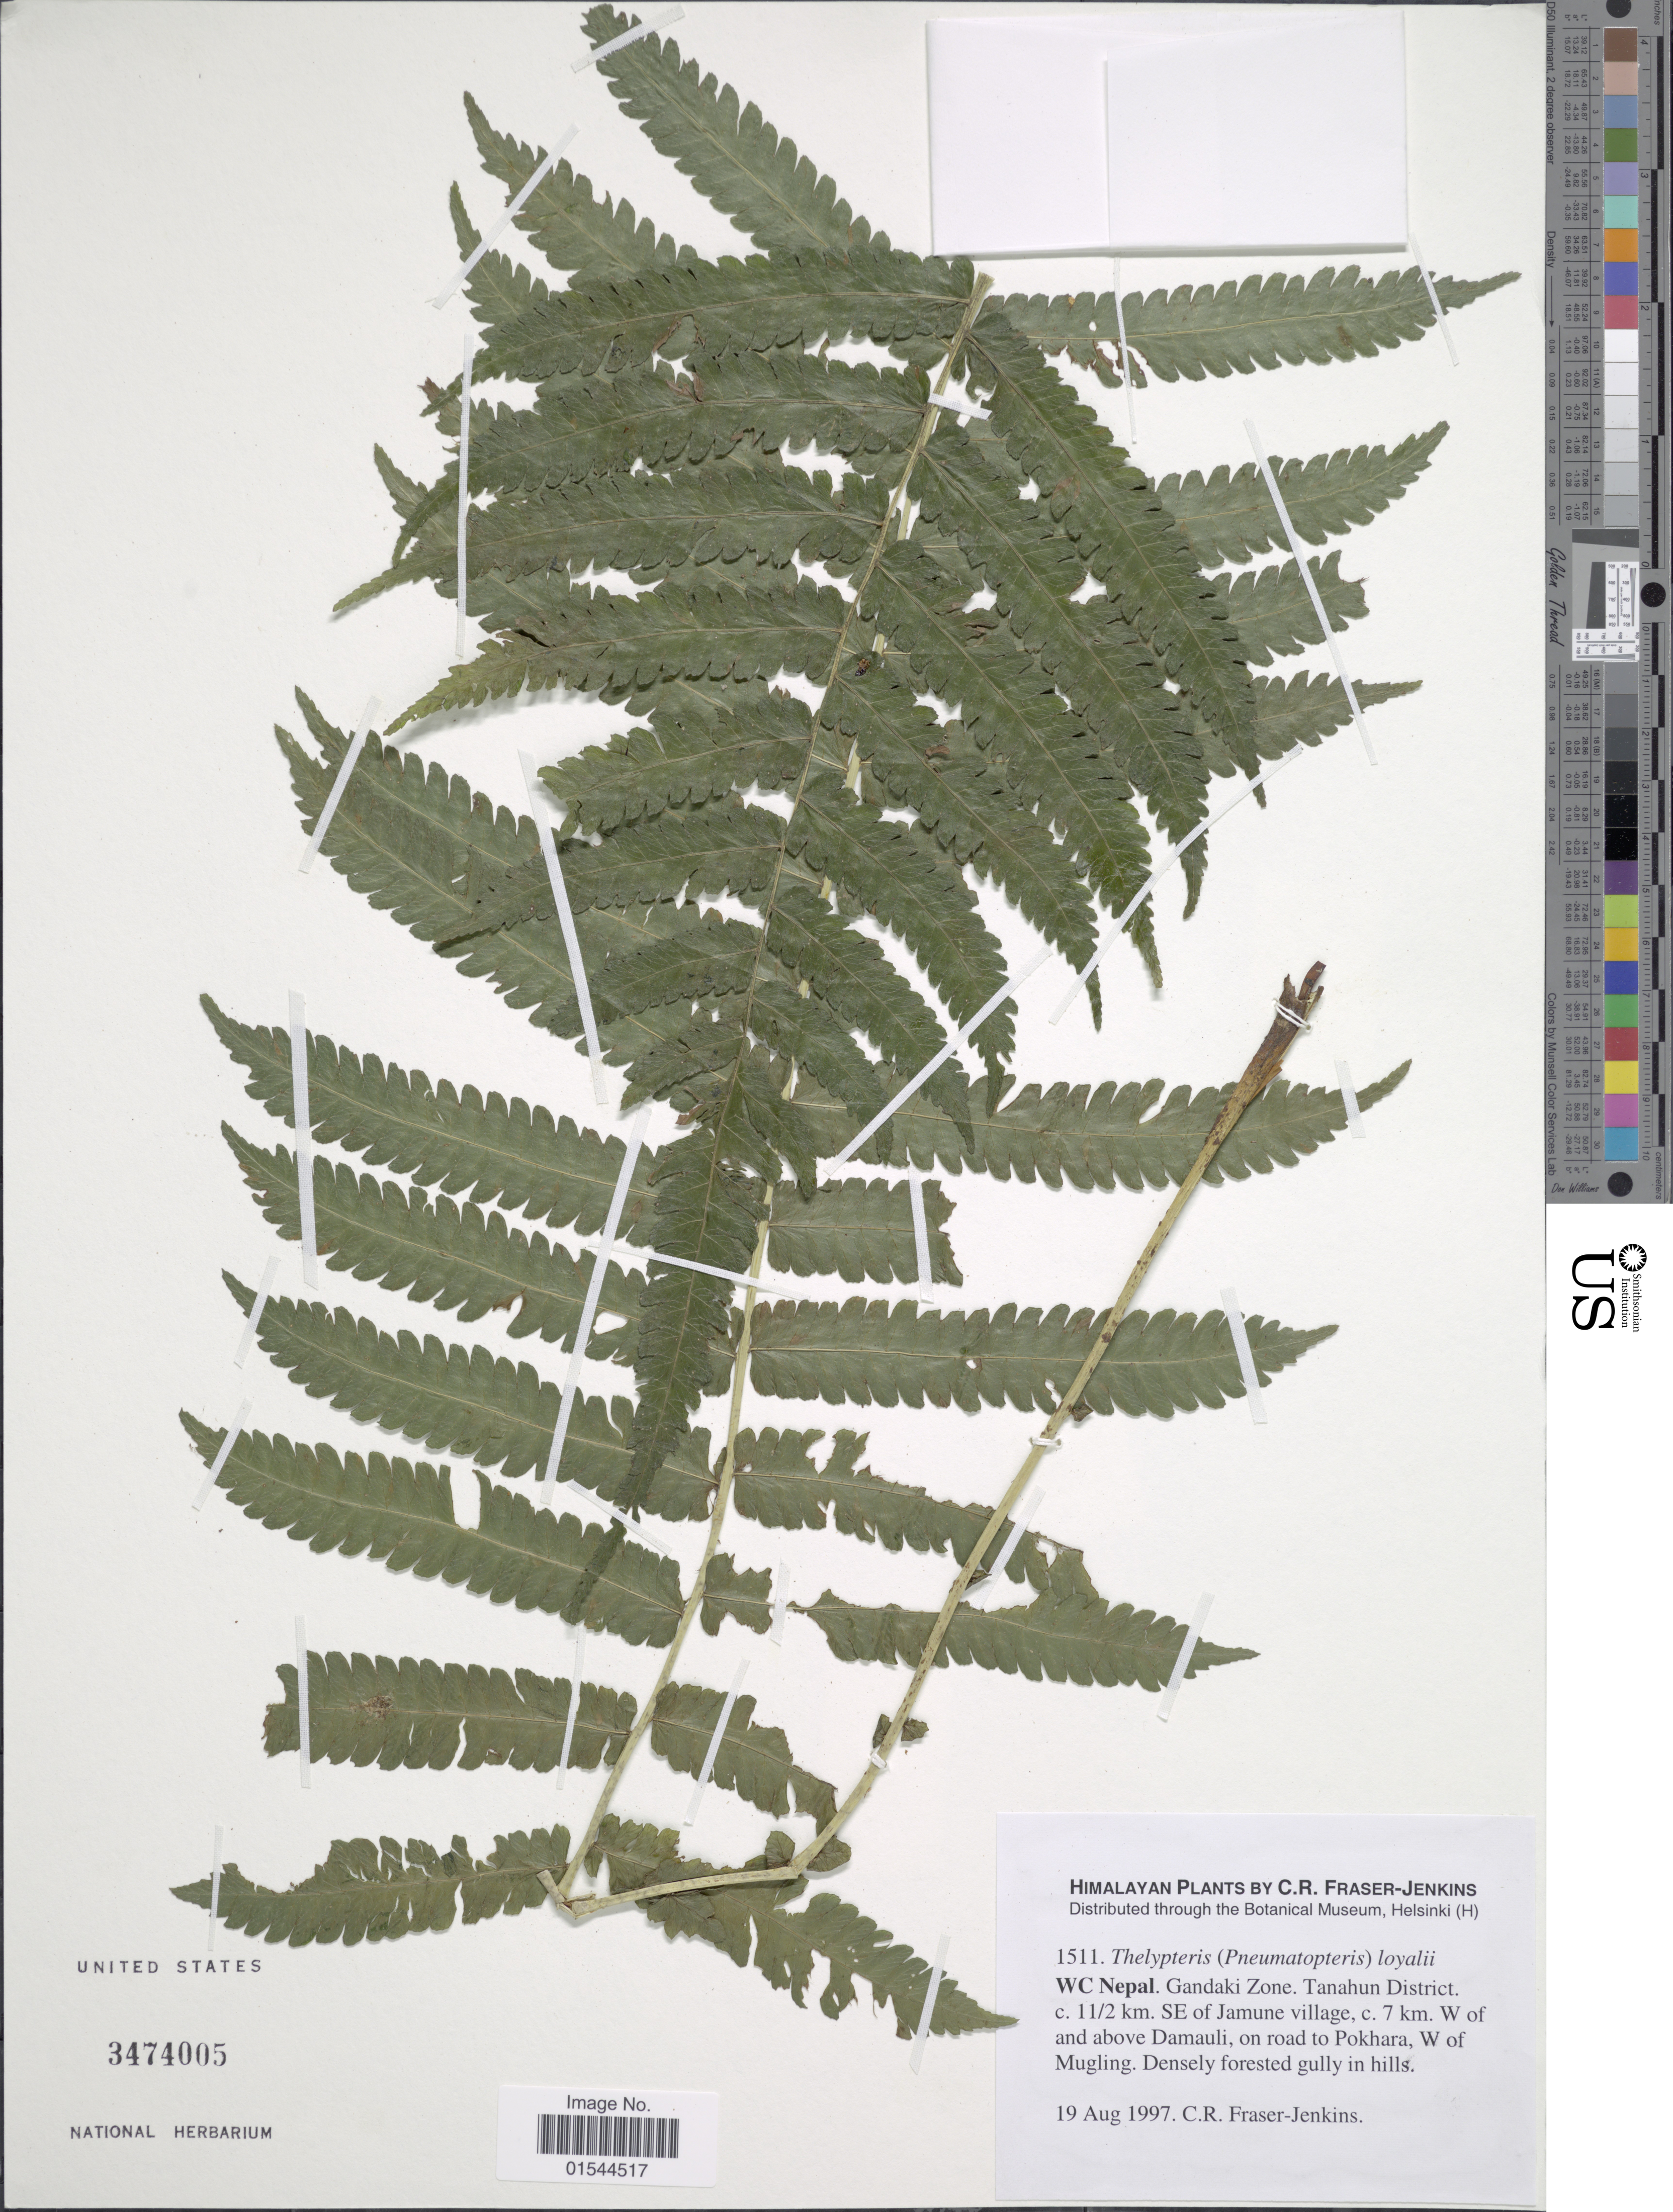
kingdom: Plantae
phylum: Tracheophyta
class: Polypodiopsida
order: Polypodiales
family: Thelypteridaceae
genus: Pneumatopteris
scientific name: Pneumatopteris loyalii (Kunze) comb. nov., ined. 2015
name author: (Kunze)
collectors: C. R. Fraser-Jenkins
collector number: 1511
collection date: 1997-08-19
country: Nepal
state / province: Gandaki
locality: Himalaya, WC Nepal, Gandaki Zone, Tanahun District, c. 11/2 km SE of Jamune village, c. 7 km. W of and above Damauli, on road to Pokhara, W of Mugling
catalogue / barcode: US 3474005